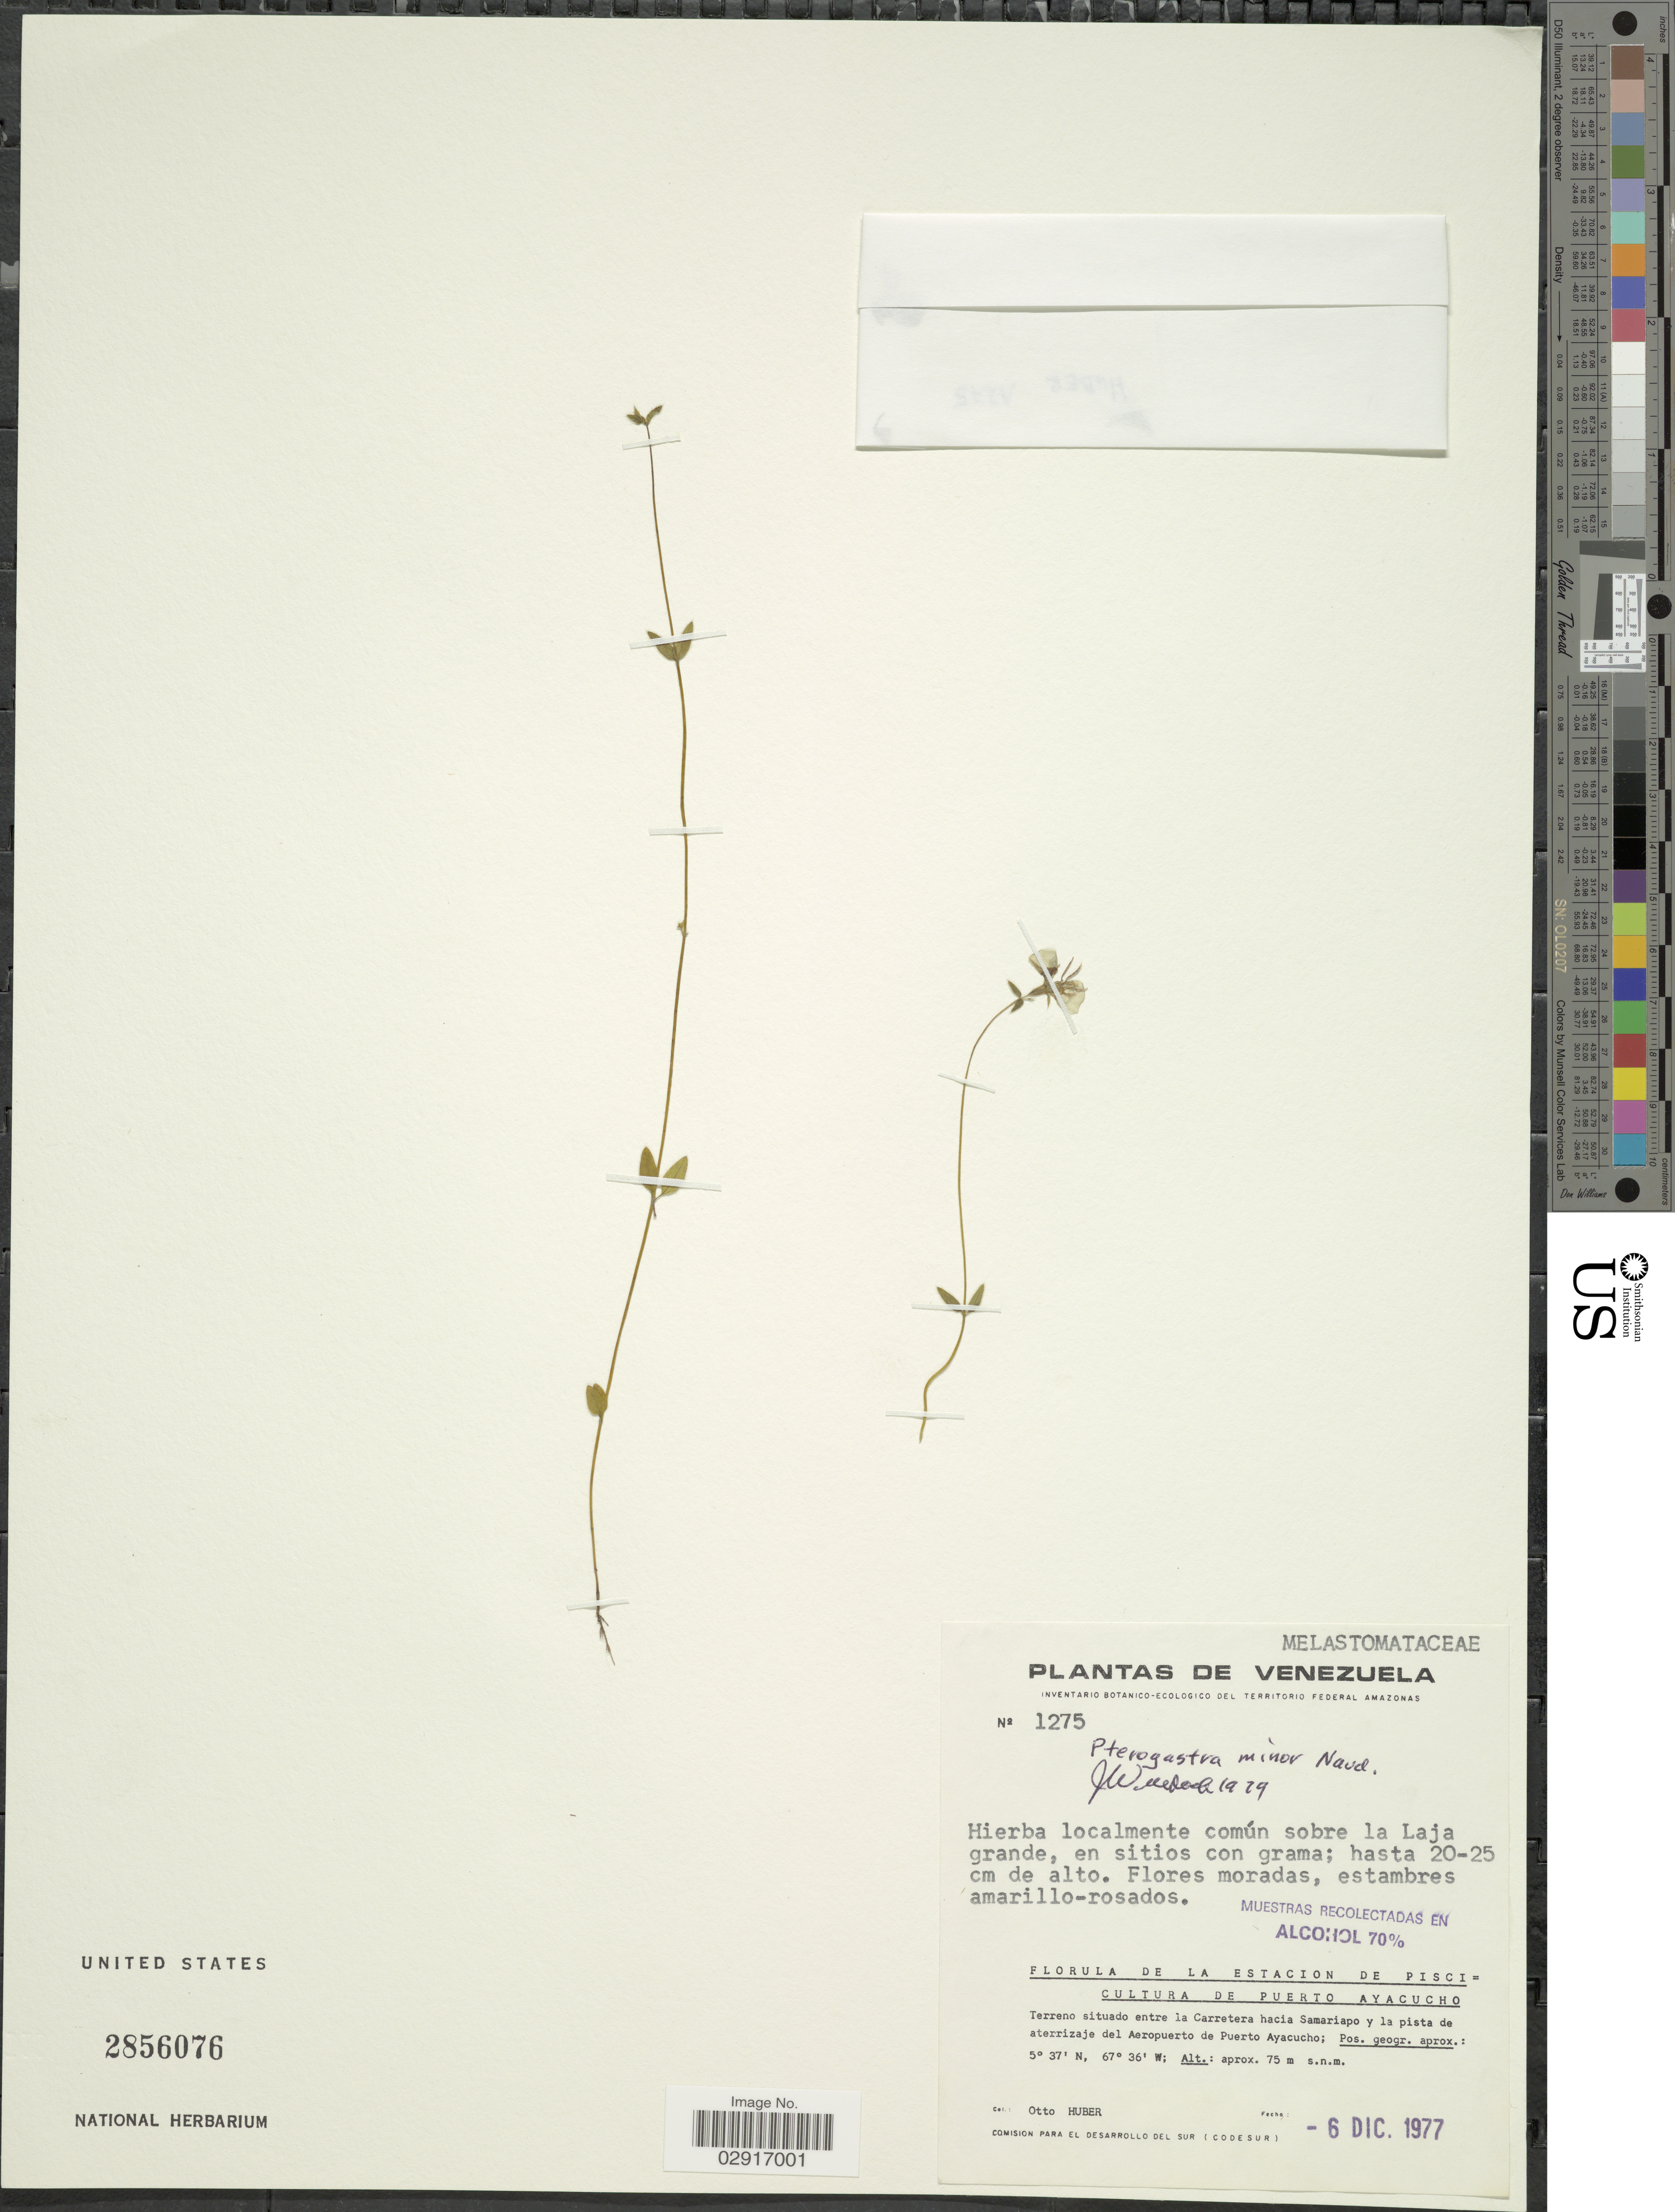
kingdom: Plantae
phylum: Tracheophyta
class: Magnoliopsida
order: Myrtales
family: Melastomataceae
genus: Pterogastra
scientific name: Pterogastra minor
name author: Naudin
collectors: O. Huber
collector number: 1275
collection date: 1977-12-06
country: Venezuela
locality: Terreno situado entre la Carretera hacia Samariapo y la pista de aterrizaje del Aeropuerto de Puerto Ayacucho.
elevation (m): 75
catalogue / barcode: US 2856076